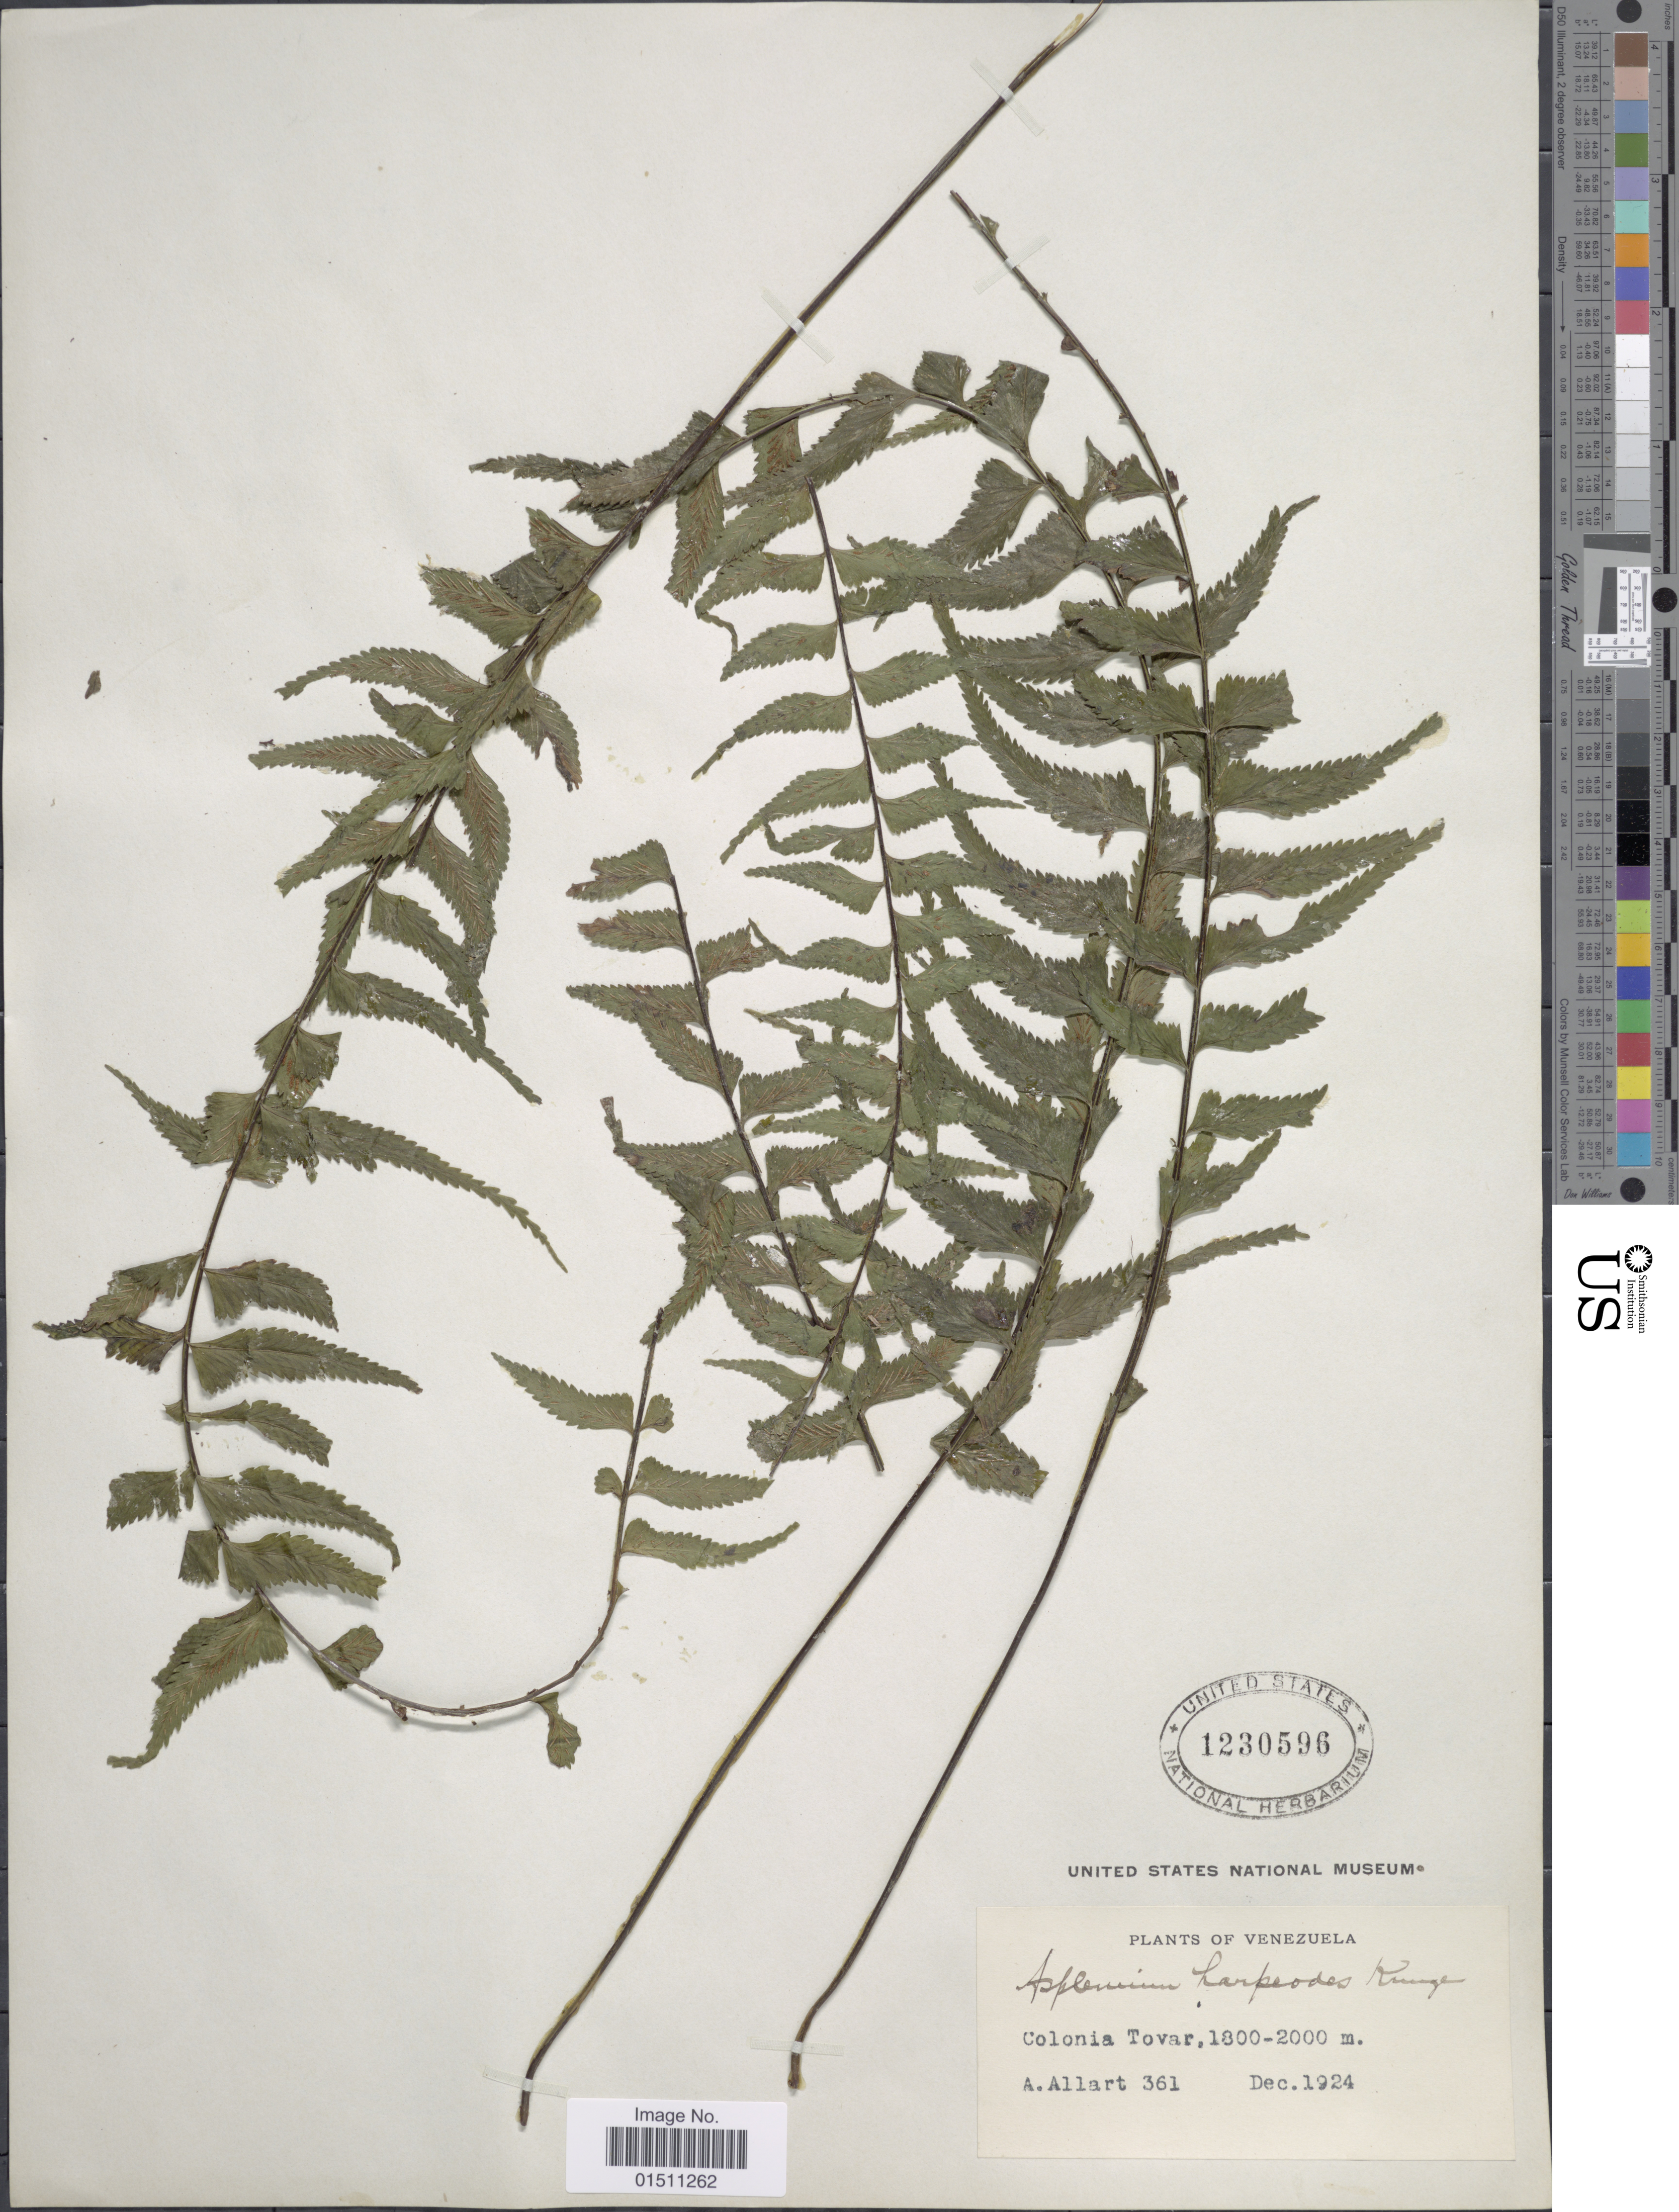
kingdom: Plantae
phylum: Tracheophyta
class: Polypodiopsida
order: Polypodiales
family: Aspleniaceae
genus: Asplenium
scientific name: Asplenium harpeodes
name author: Kunze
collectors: A. Allart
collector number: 361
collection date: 1924-12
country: Venezuela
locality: Venezuela, Colonia Tovar.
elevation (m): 1800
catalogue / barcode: US 1230596